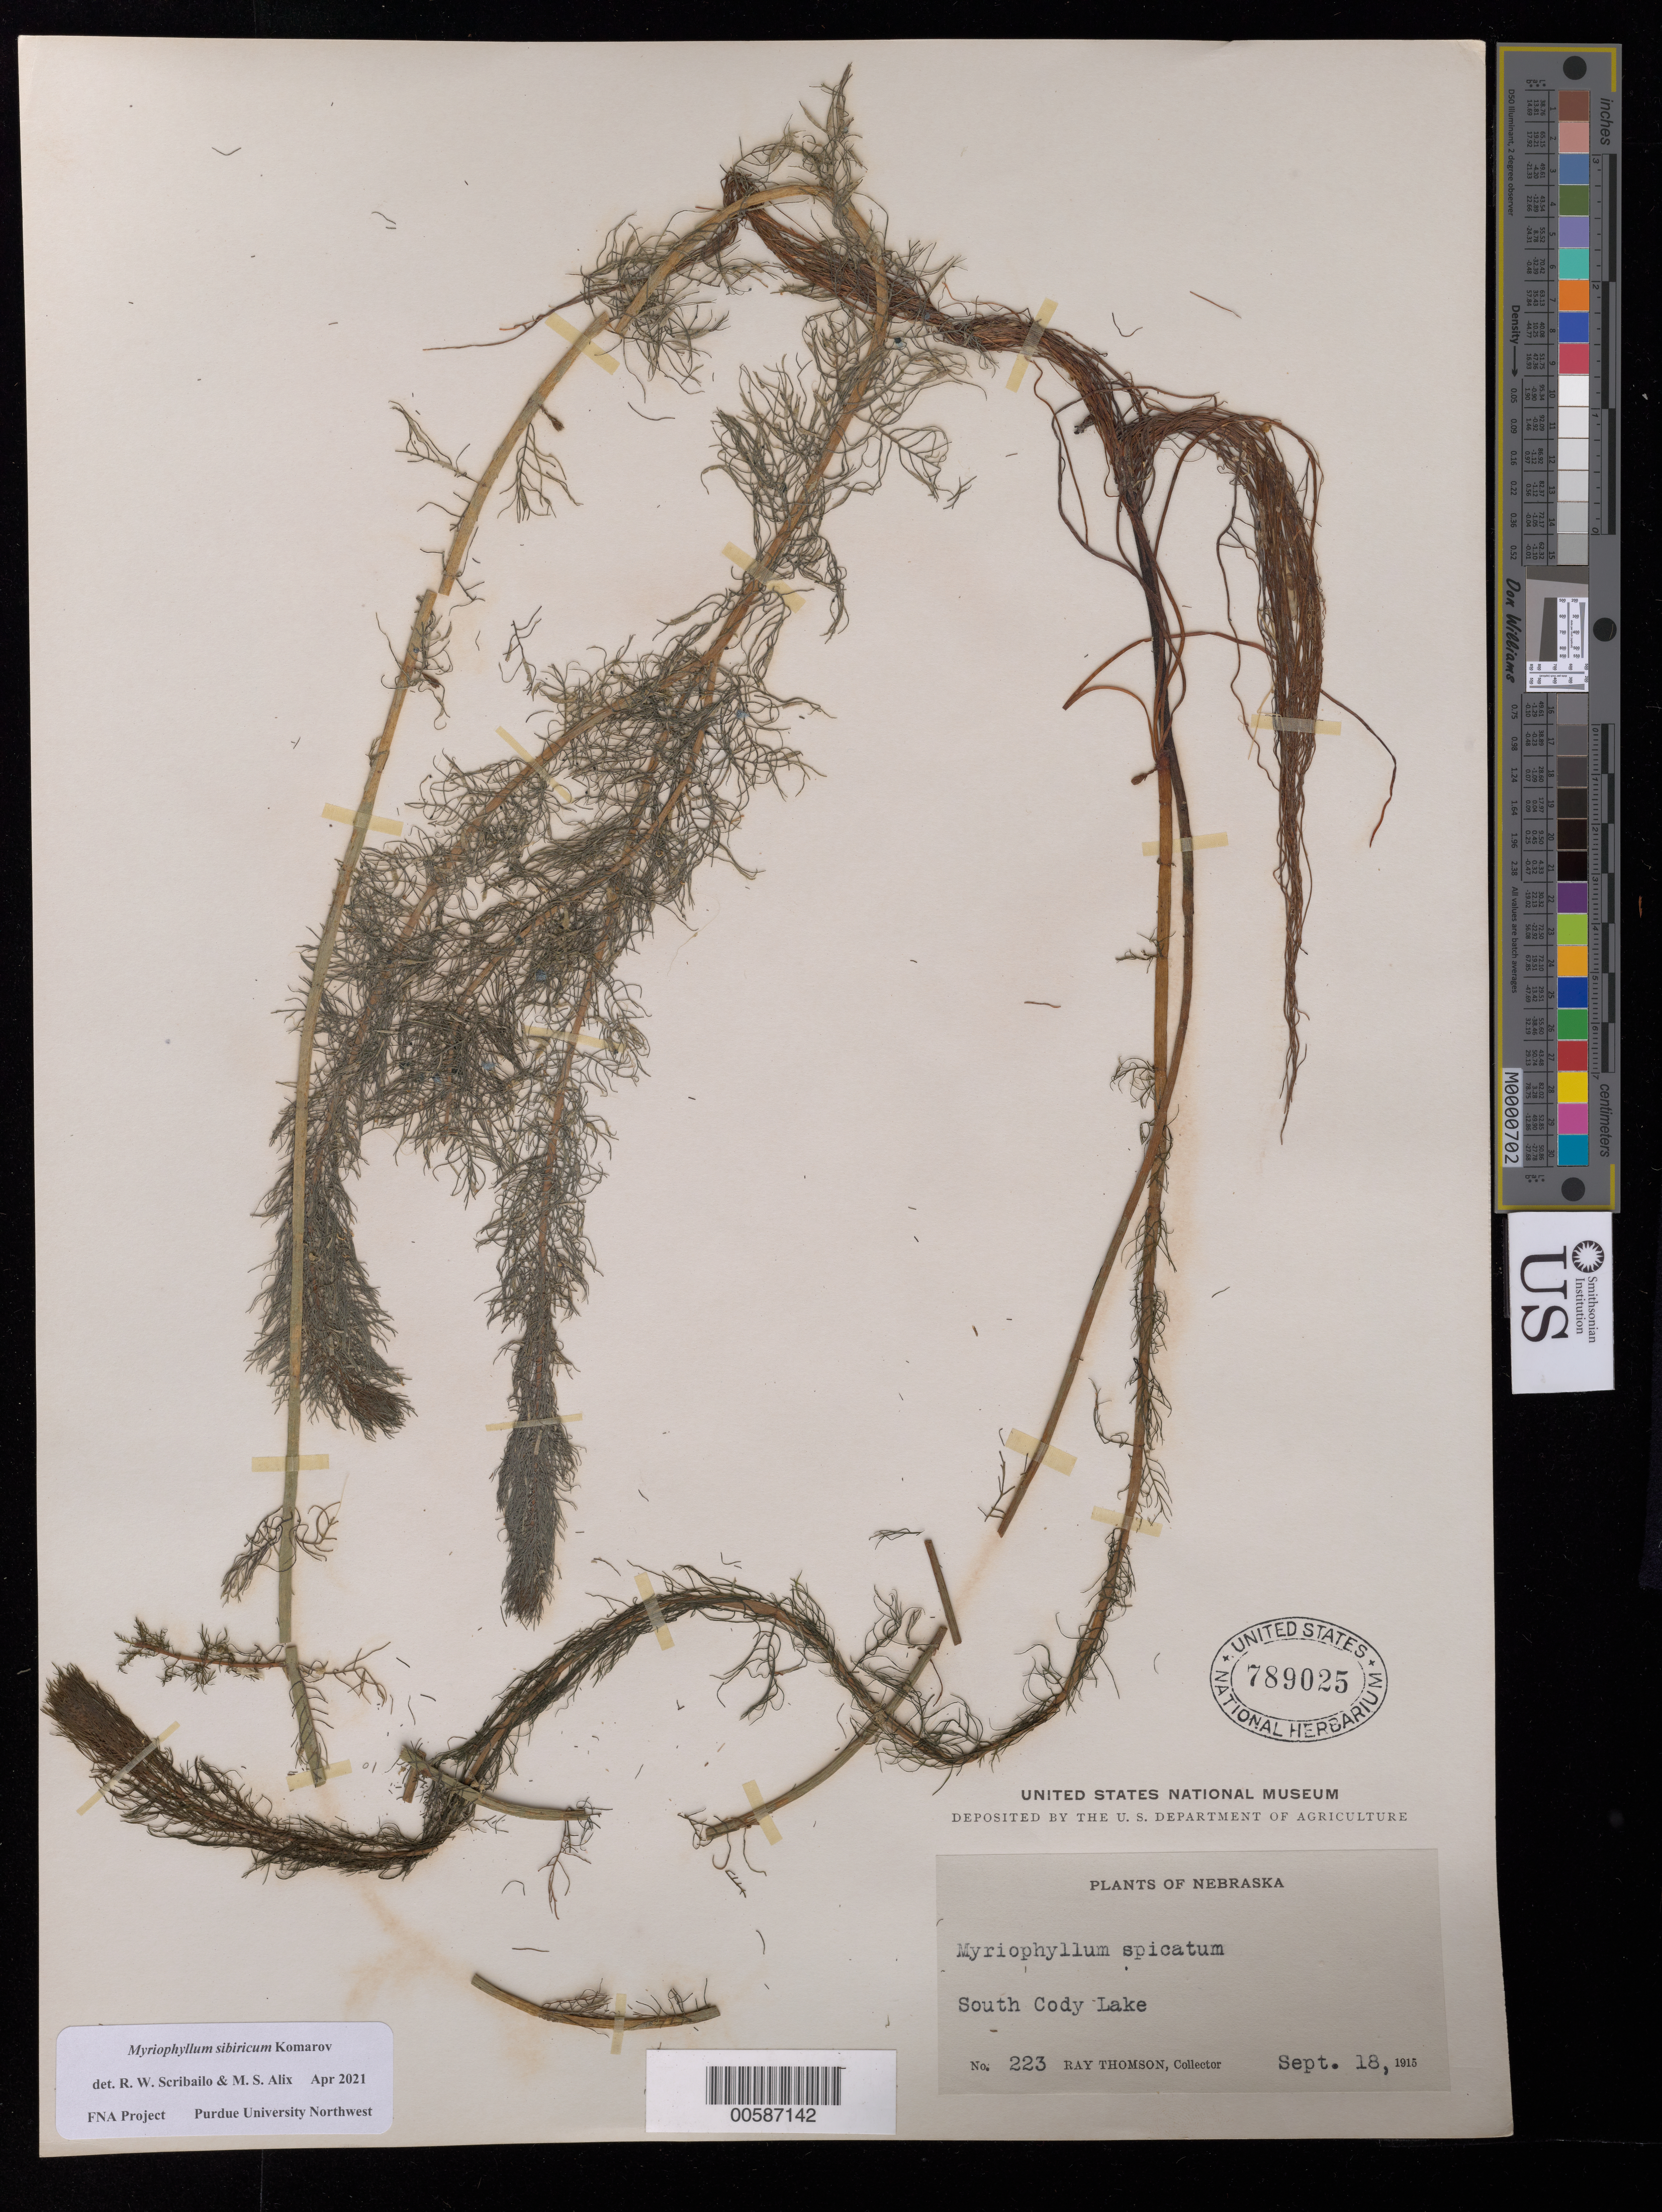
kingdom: Plantae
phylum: Tracheophyta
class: Magnoliopsida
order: Saxifragales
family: Haloragaceae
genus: Myriophyllum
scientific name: Myriophyllum sibiricum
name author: Kom.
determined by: Scribailo, R. W.; Alix, M. S.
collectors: R. Thomason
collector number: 223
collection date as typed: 18 Sep 1915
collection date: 1915-09-18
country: United States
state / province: Nebraska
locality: South Cody Lake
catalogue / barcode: US 789025